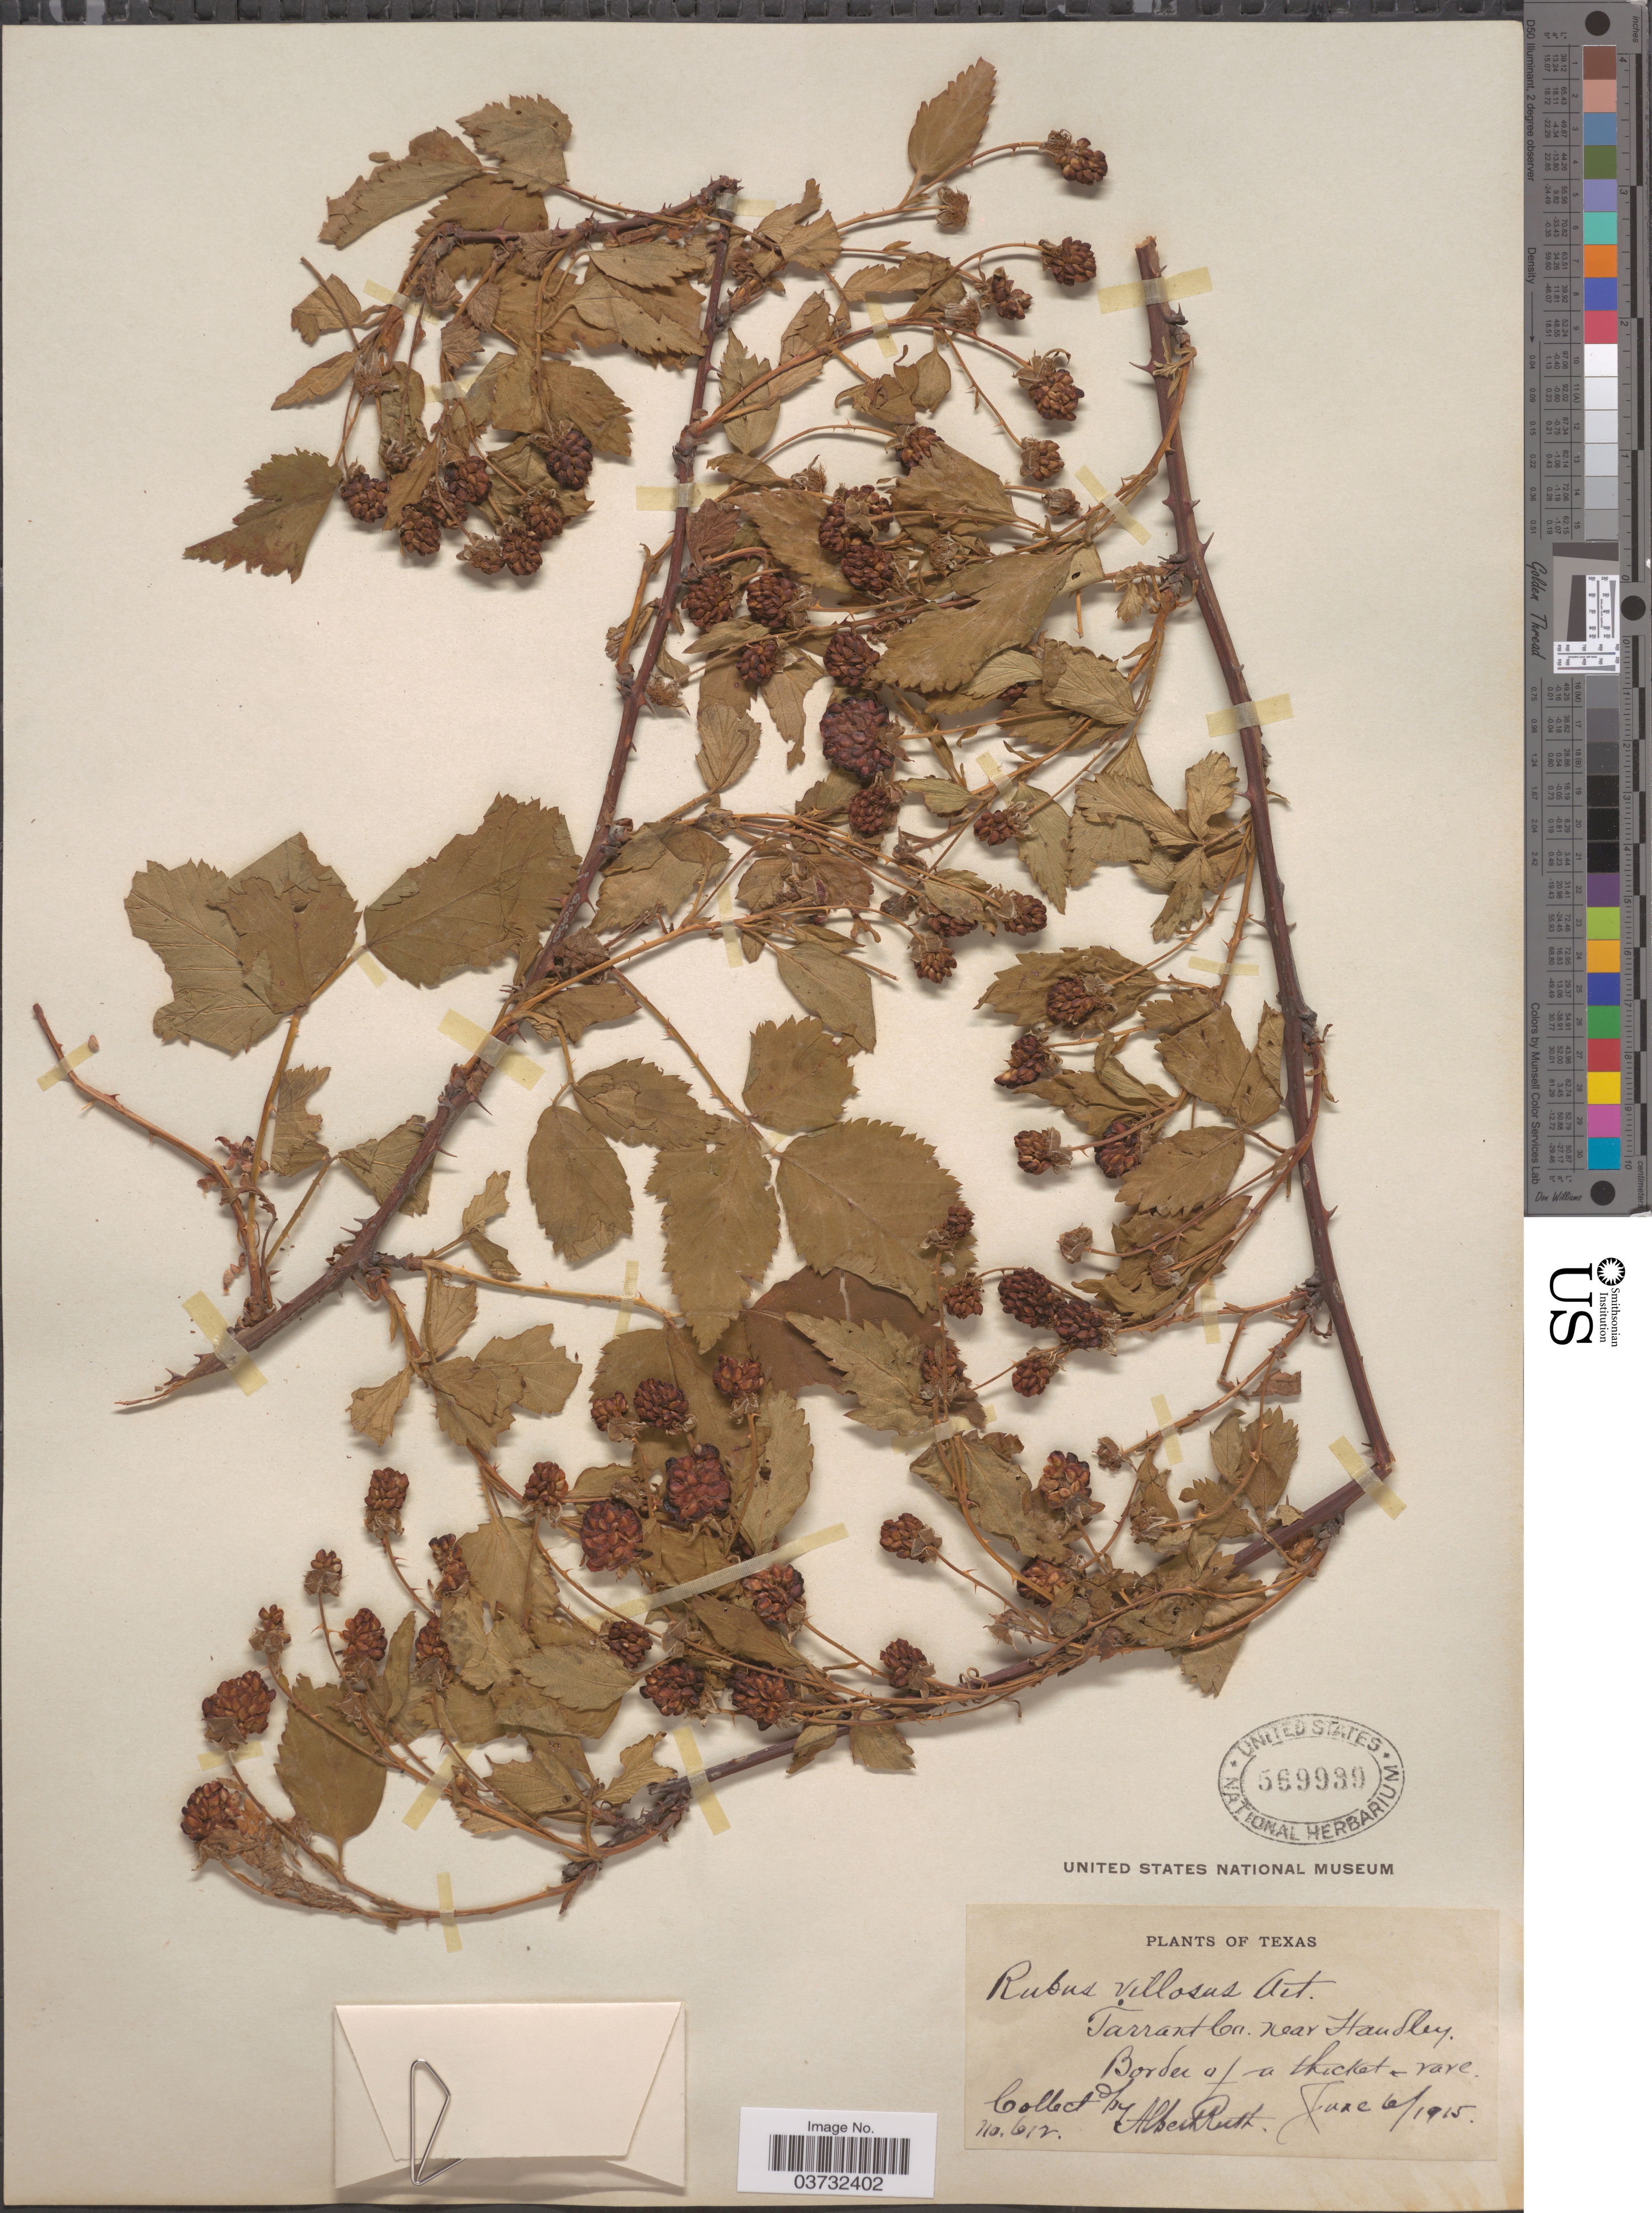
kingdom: Plantae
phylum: Tracheophyta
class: Magnoliopsida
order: Rosales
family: Rosaceae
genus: Rubus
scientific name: Rubus villosus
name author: Thunb.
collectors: A. Ruth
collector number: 612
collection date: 1915-06-06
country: United States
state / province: Texas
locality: Tarrant Co. near Handley. Border of a thicket.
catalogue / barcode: US 569939